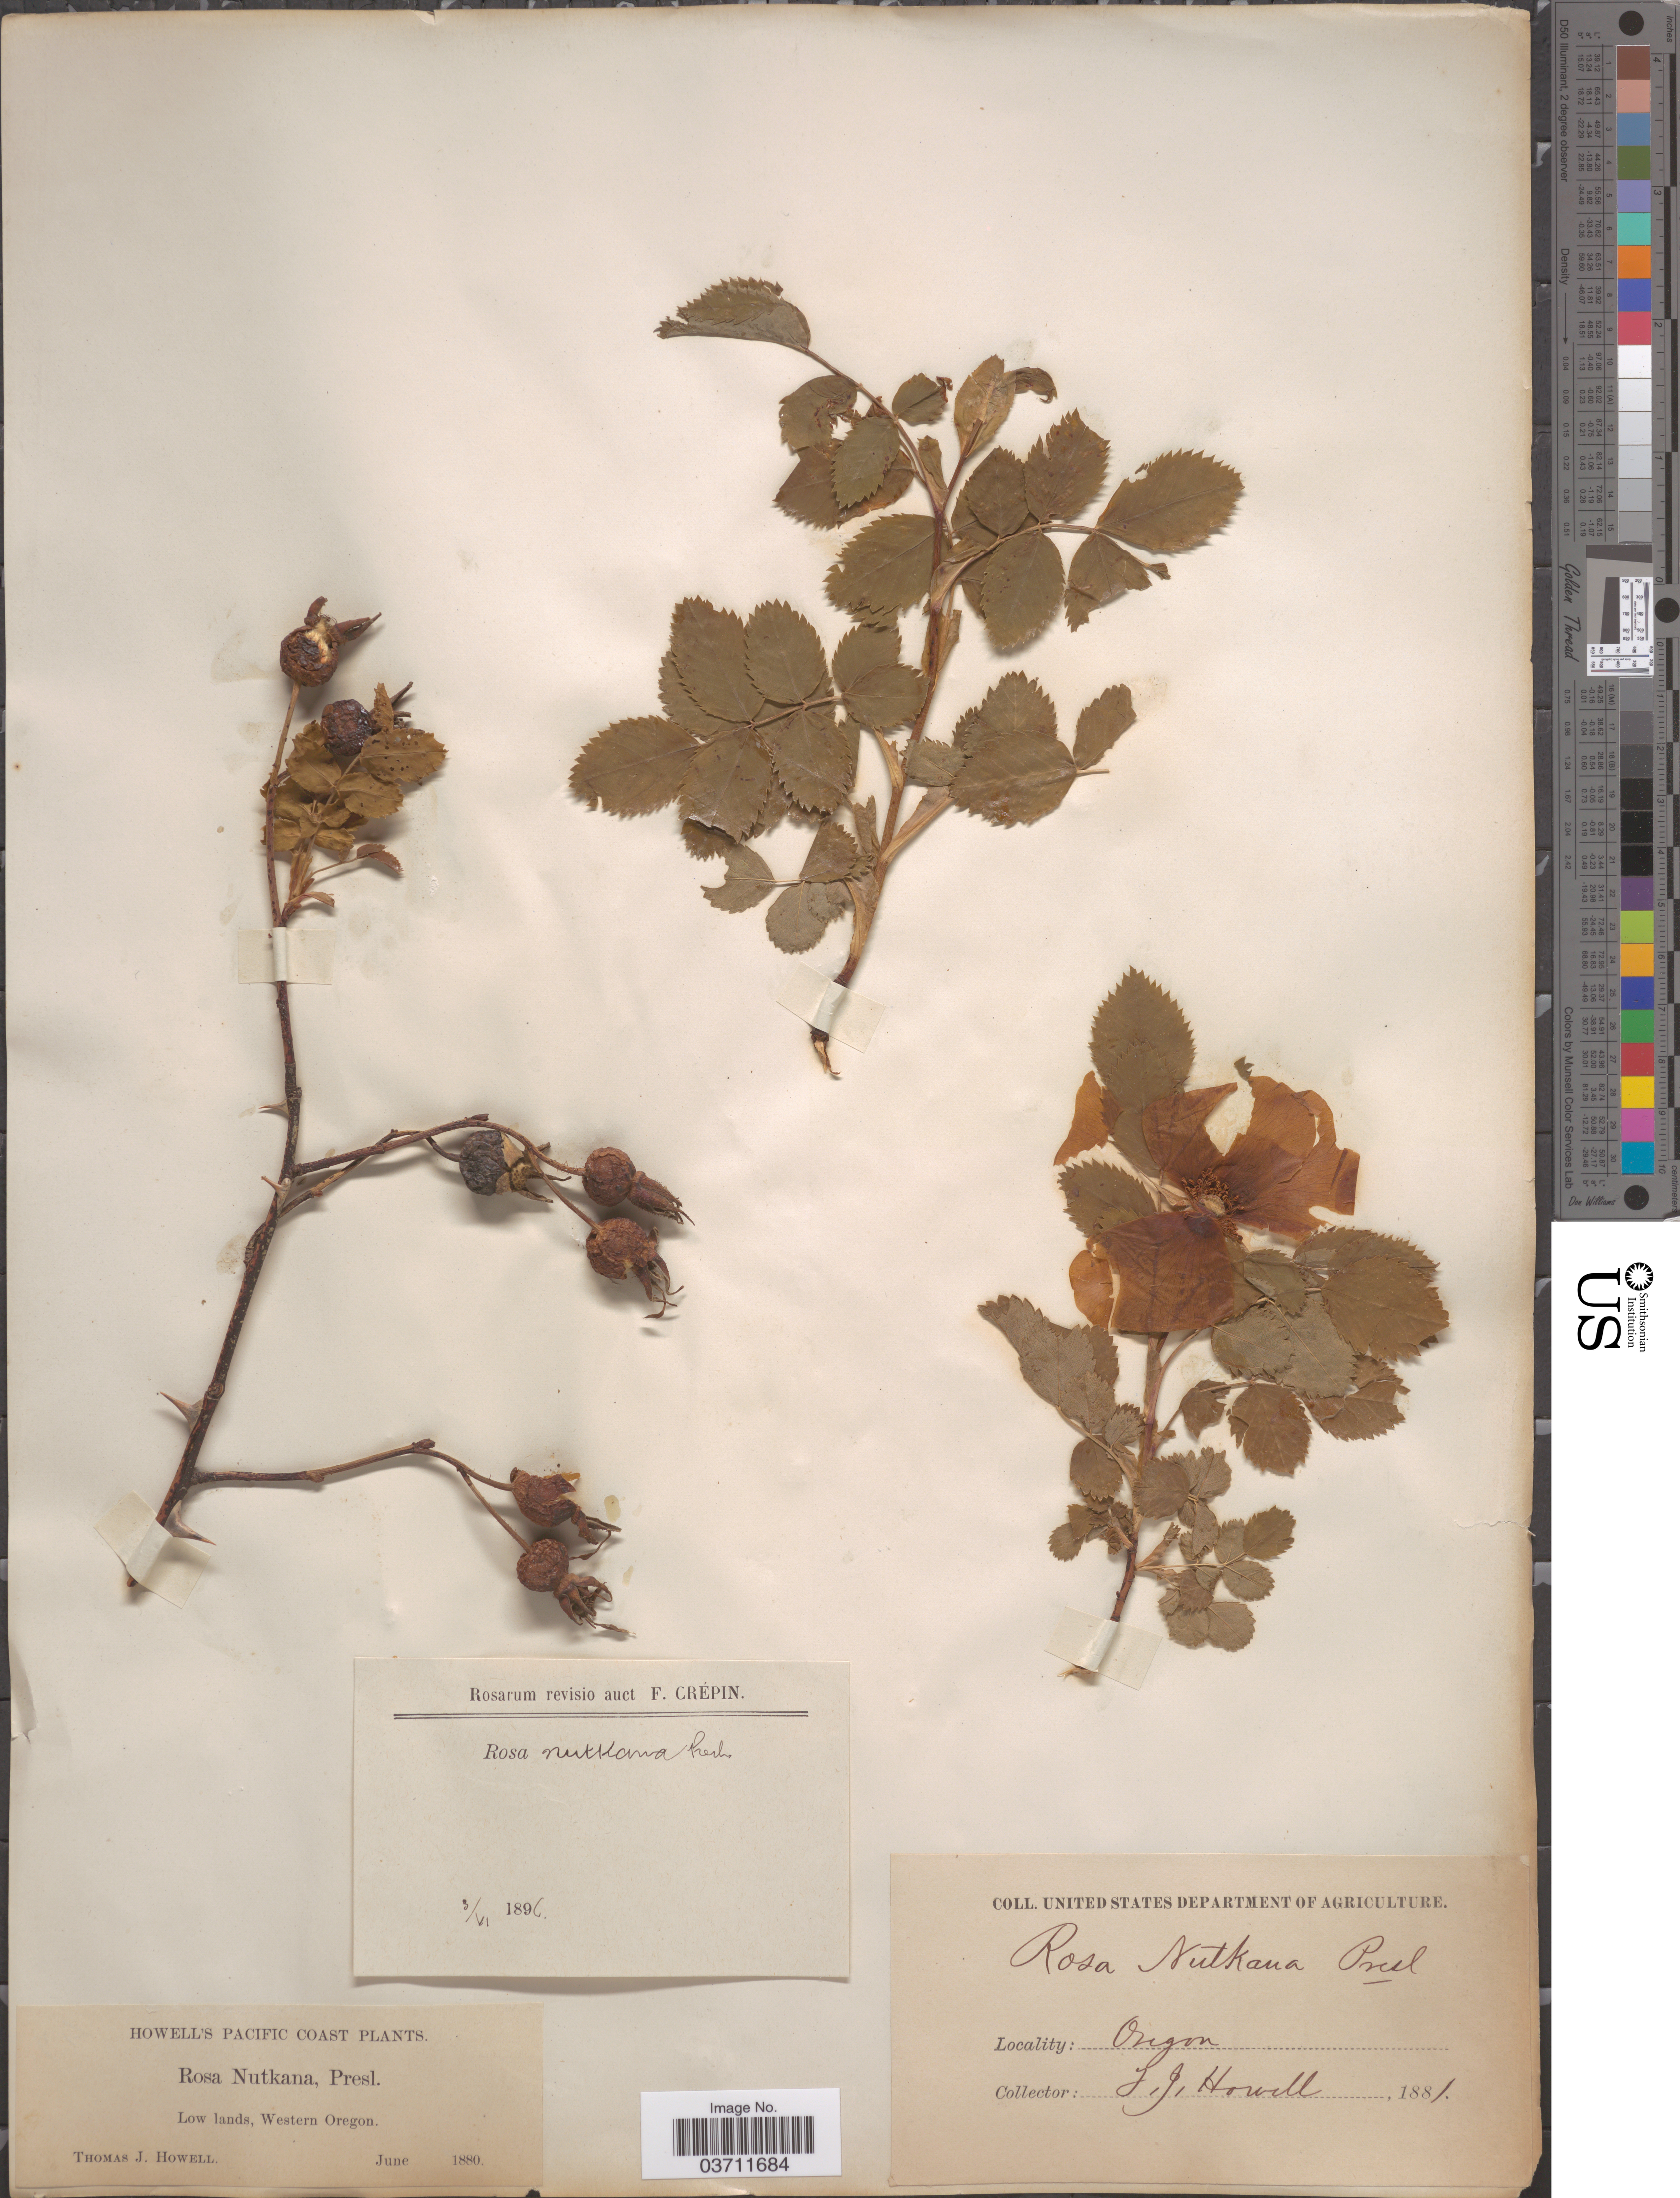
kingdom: Plantae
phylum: Tracheophyta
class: Magnoliopsida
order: Rosales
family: Rosaceae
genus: Rosa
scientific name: Rosa nutkana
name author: C. Presl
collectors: T. J. Howell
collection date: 1880-06/1881-06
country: United States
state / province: Oregon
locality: Pacific Coast. Low lands, Western Oregon.